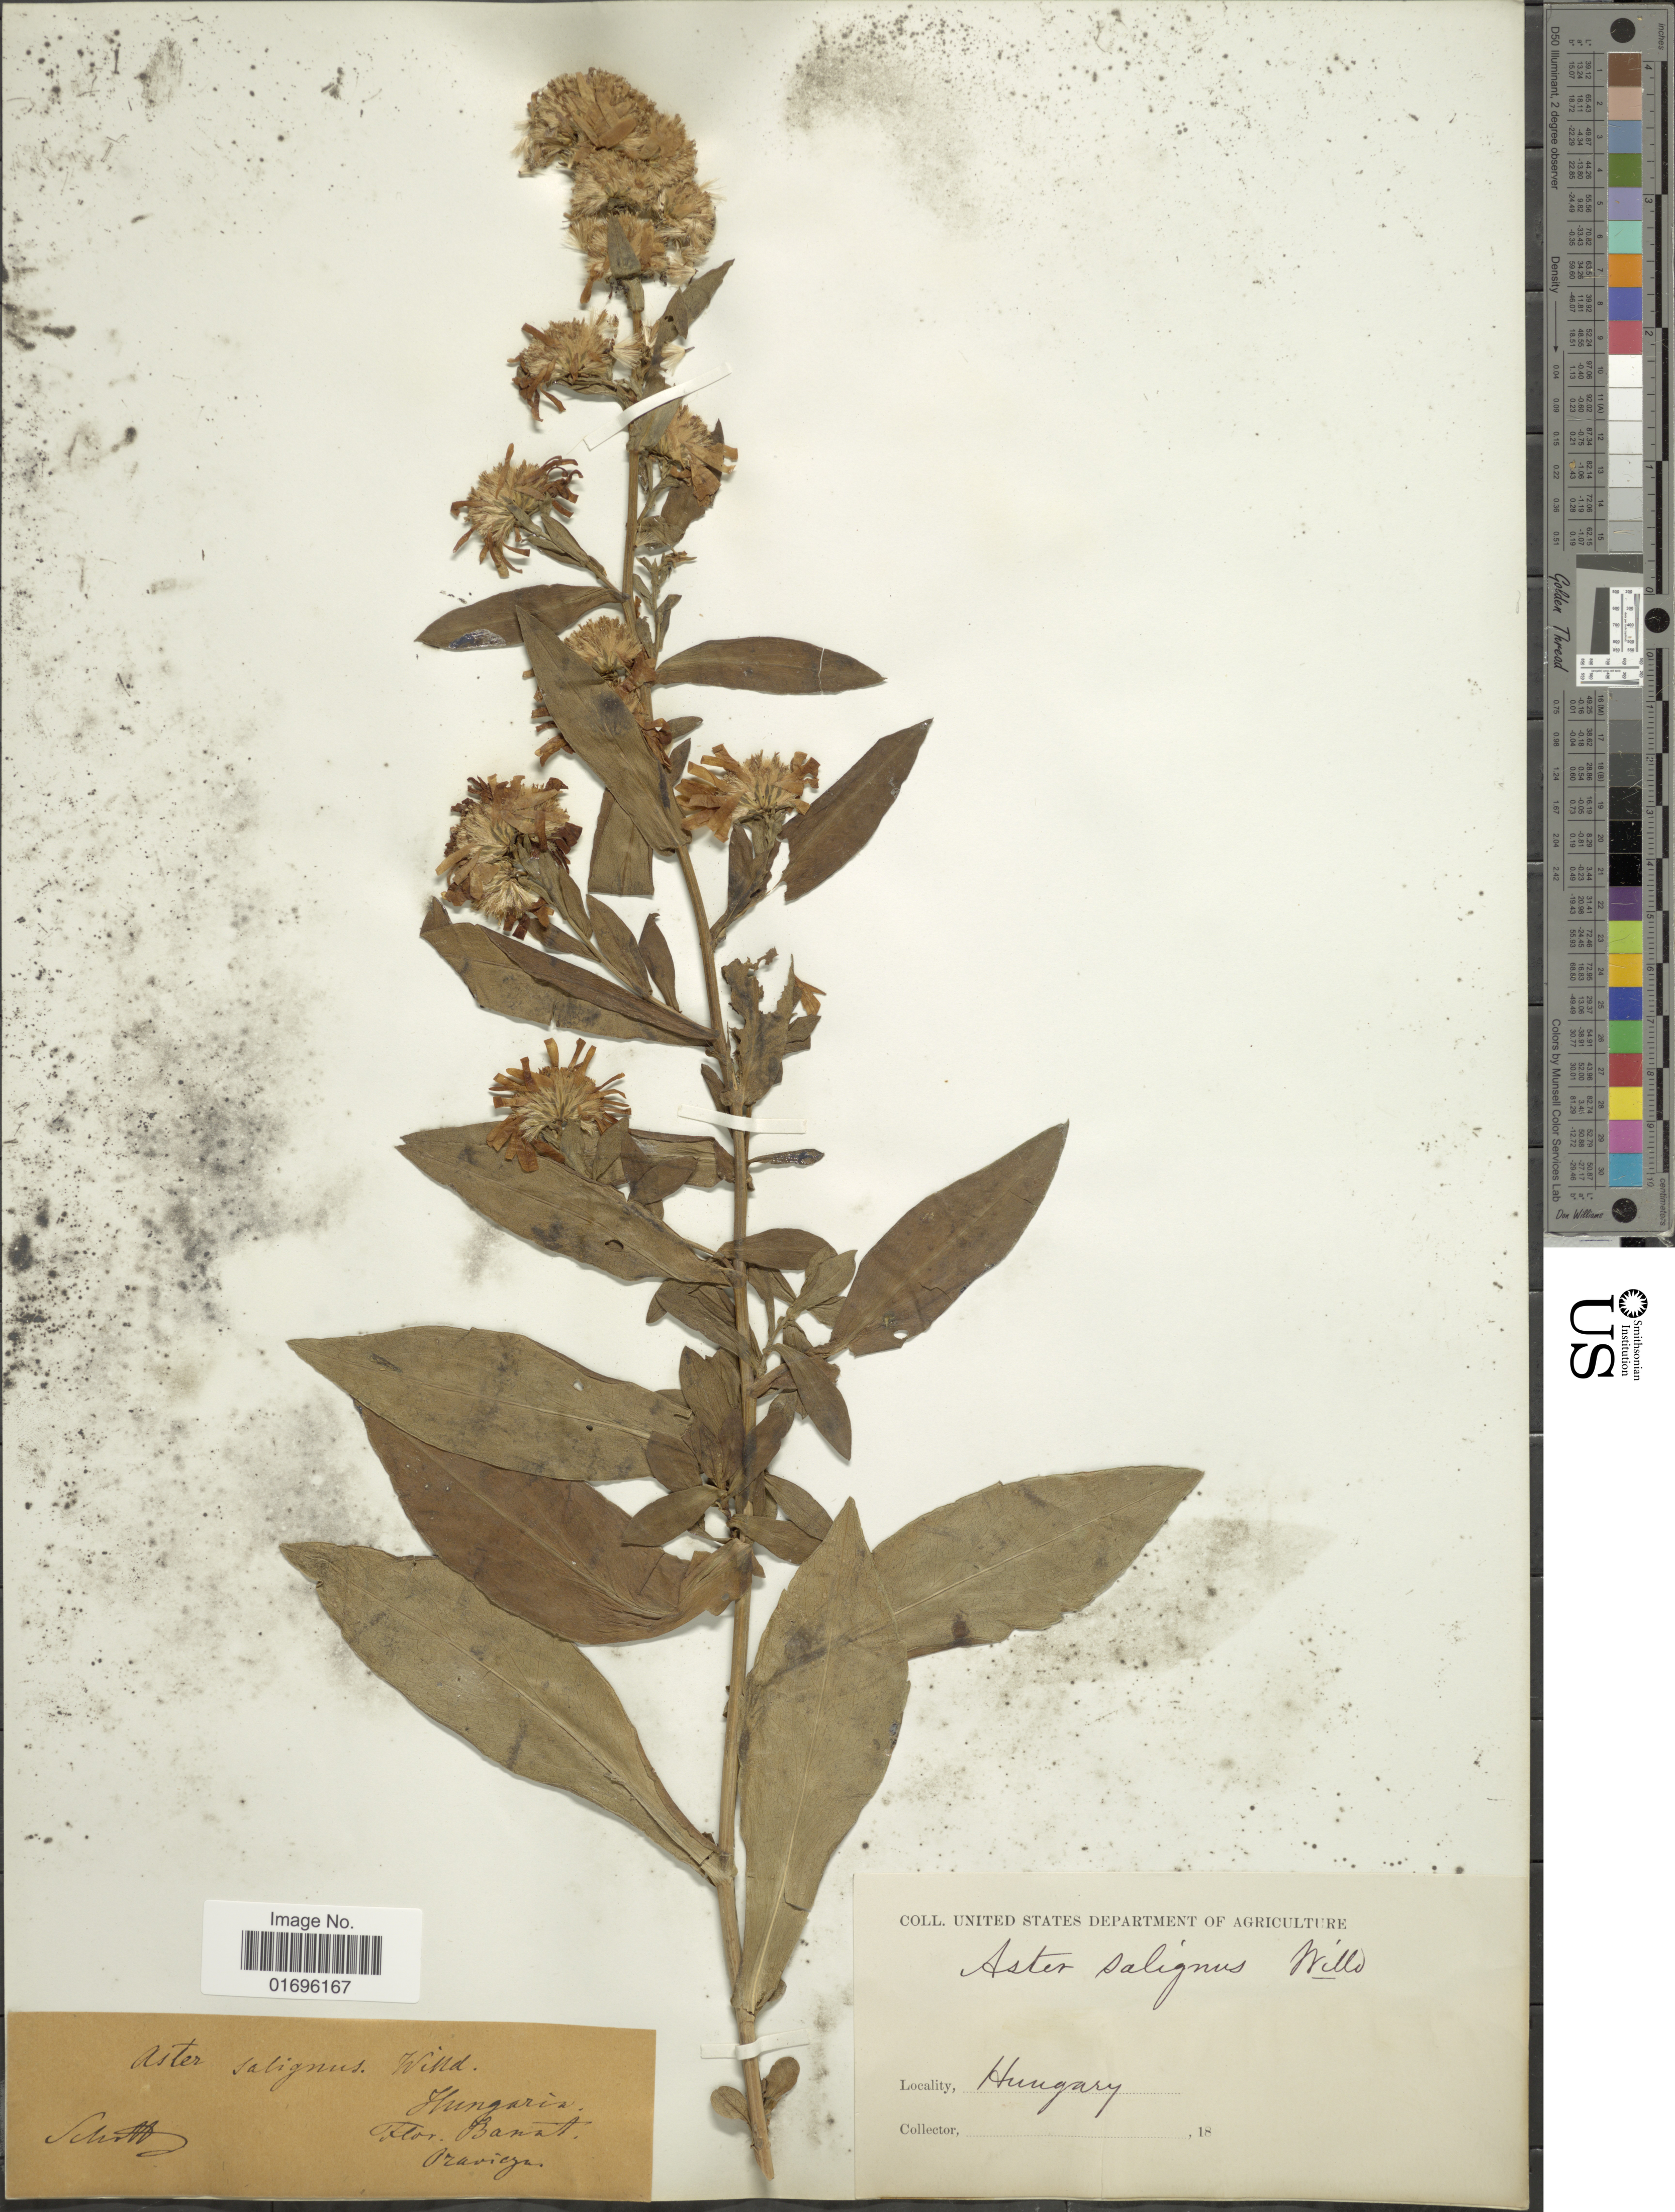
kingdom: Plantae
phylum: Tracheophyta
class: Magnoliopsida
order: Asterales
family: Asteraceae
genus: Aster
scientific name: Aster salignus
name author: Willd.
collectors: Schott, --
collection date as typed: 18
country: Hungary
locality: Banat, Pravieza.